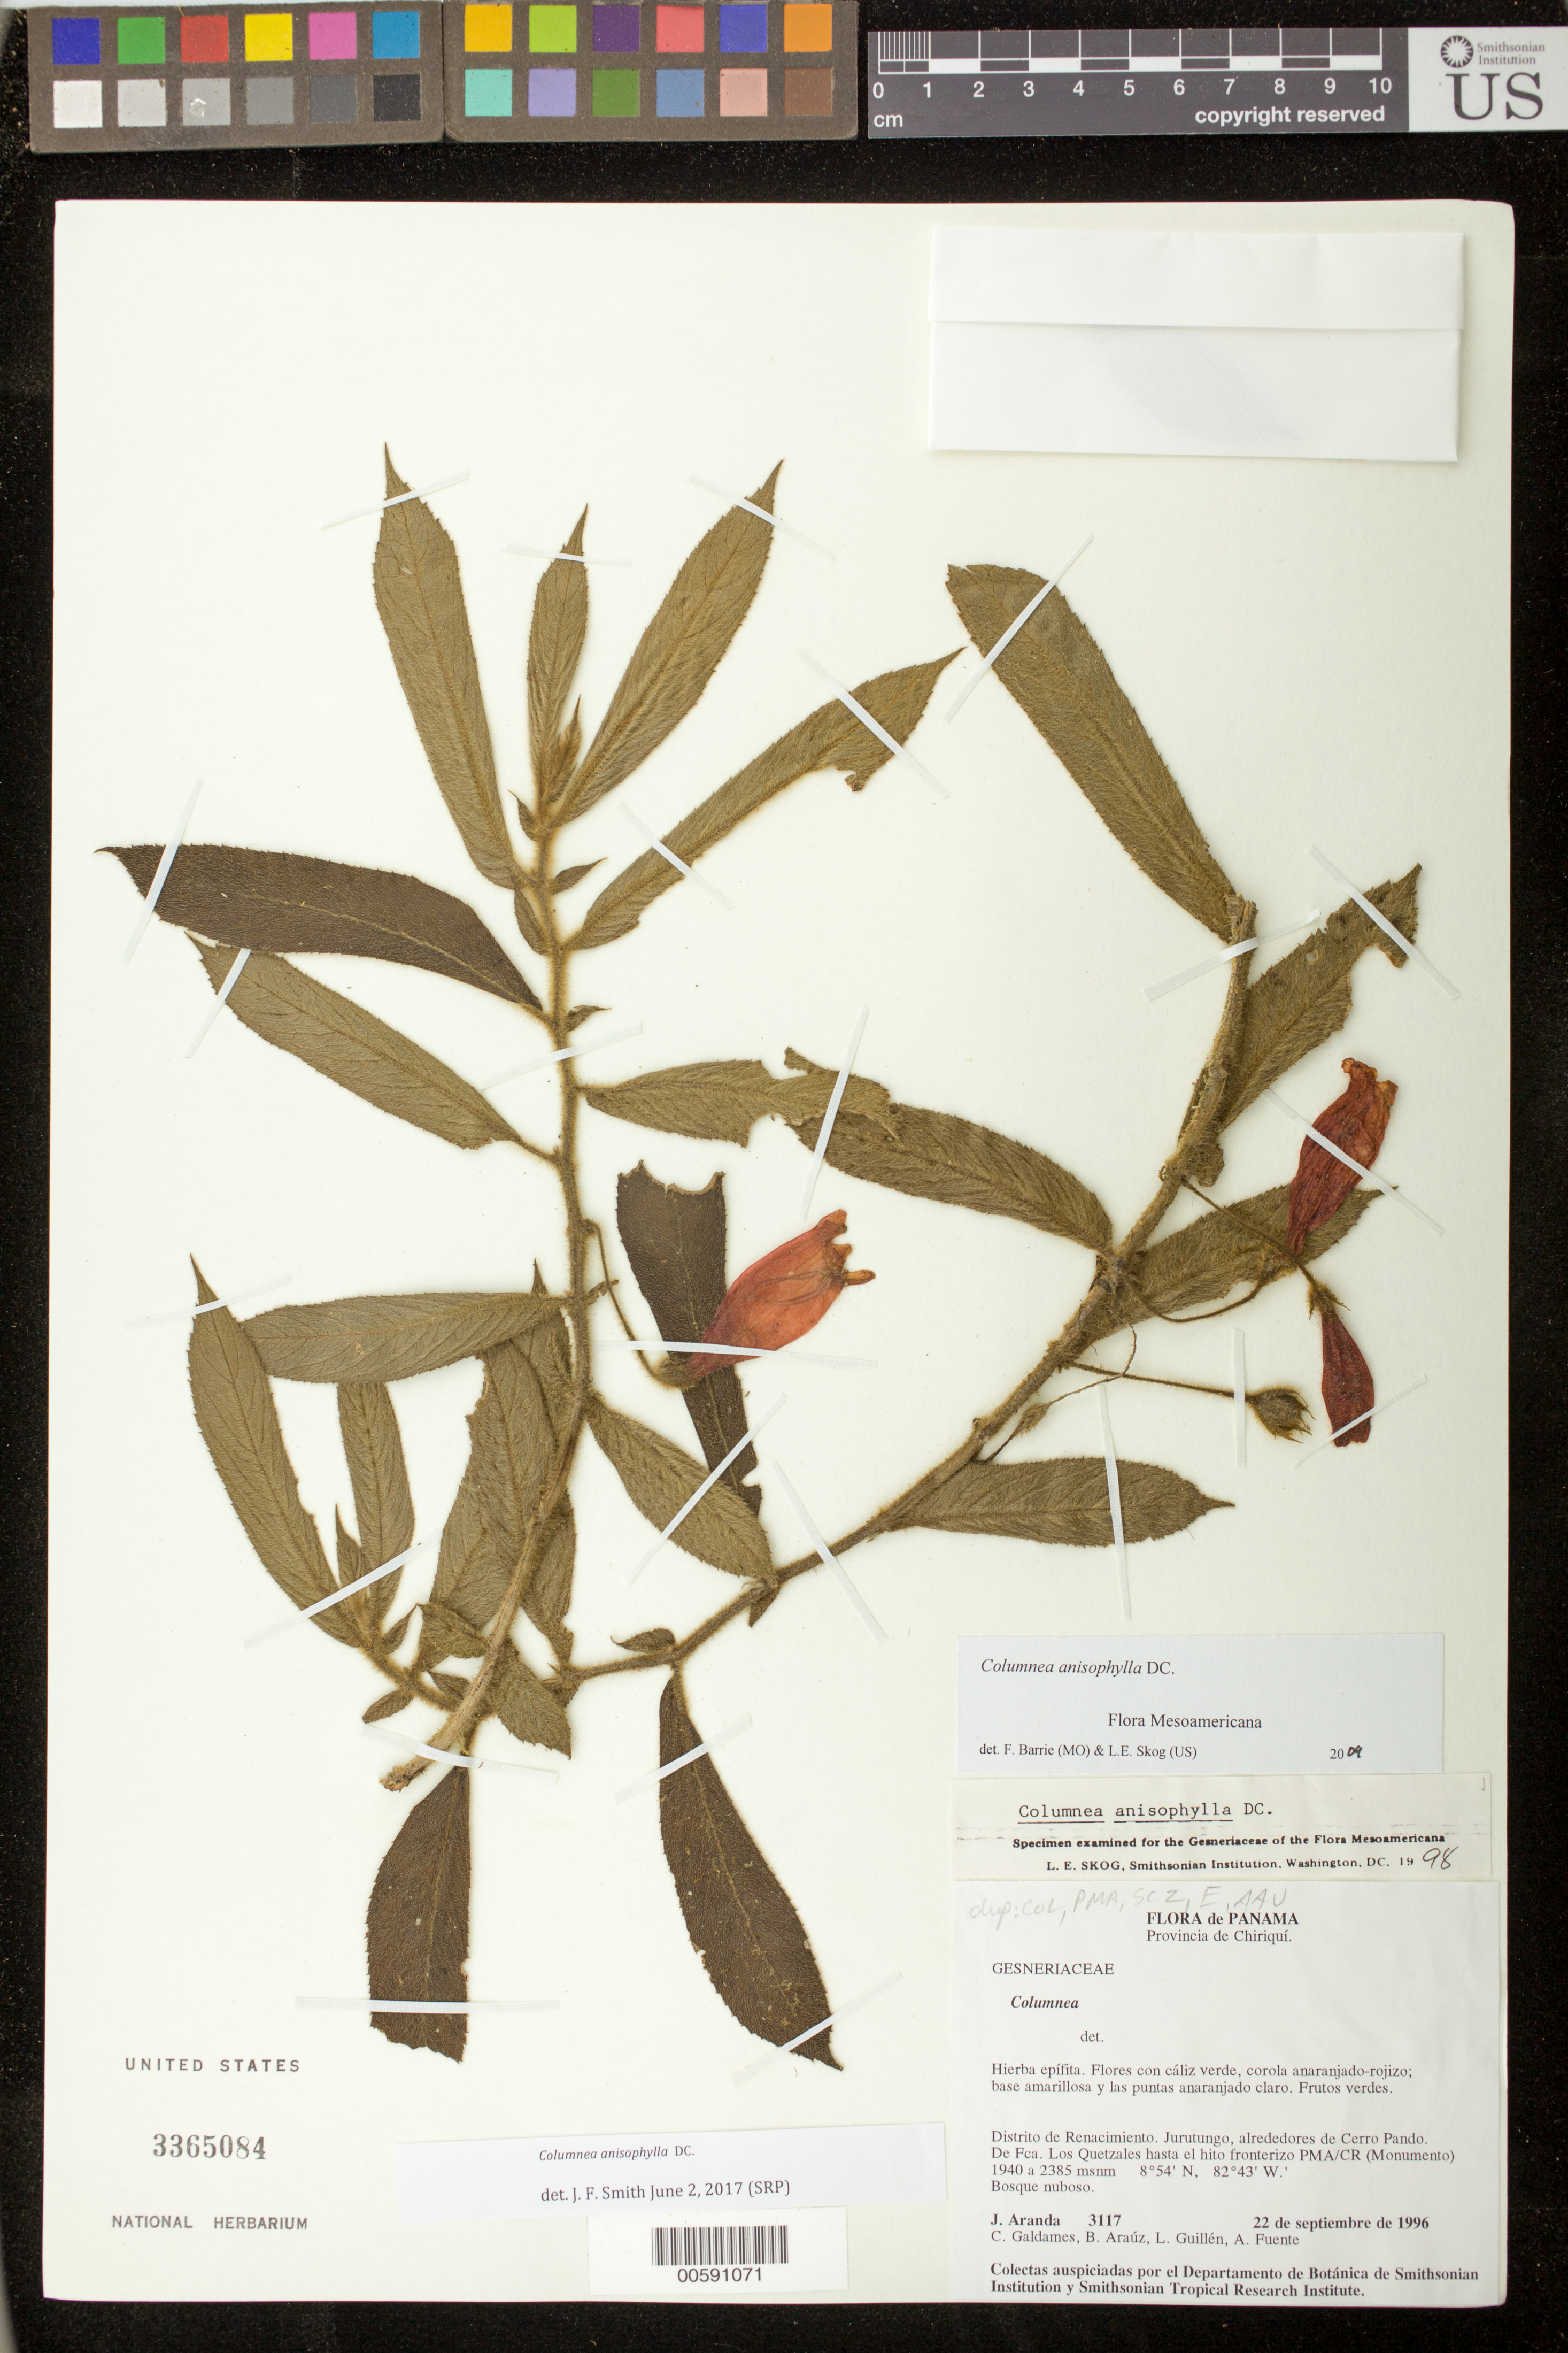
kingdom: Plantae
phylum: Tracheophyta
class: Magnoliopsida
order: Lamiales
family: Gesneriaceae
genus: Columnea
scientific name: Columnea anisophylla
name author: DC.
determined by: Smith, J. F.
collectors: J. Aranda, C. Galdames, B. Araúz, L. Guillén & A. Fuentes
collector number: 3117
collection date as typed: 22 Sep 1996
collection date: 1996-09-22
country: Panama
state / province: Chiriquí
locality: Distrito de Renacimiento; Jurutungo, alrededores de Cerro Pando; de Fca. Los Quetzales hasta el hito fronterizo PMA/CR (Monumento)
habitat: Bosque nuboso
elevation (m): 1940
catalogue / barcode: US 3365084